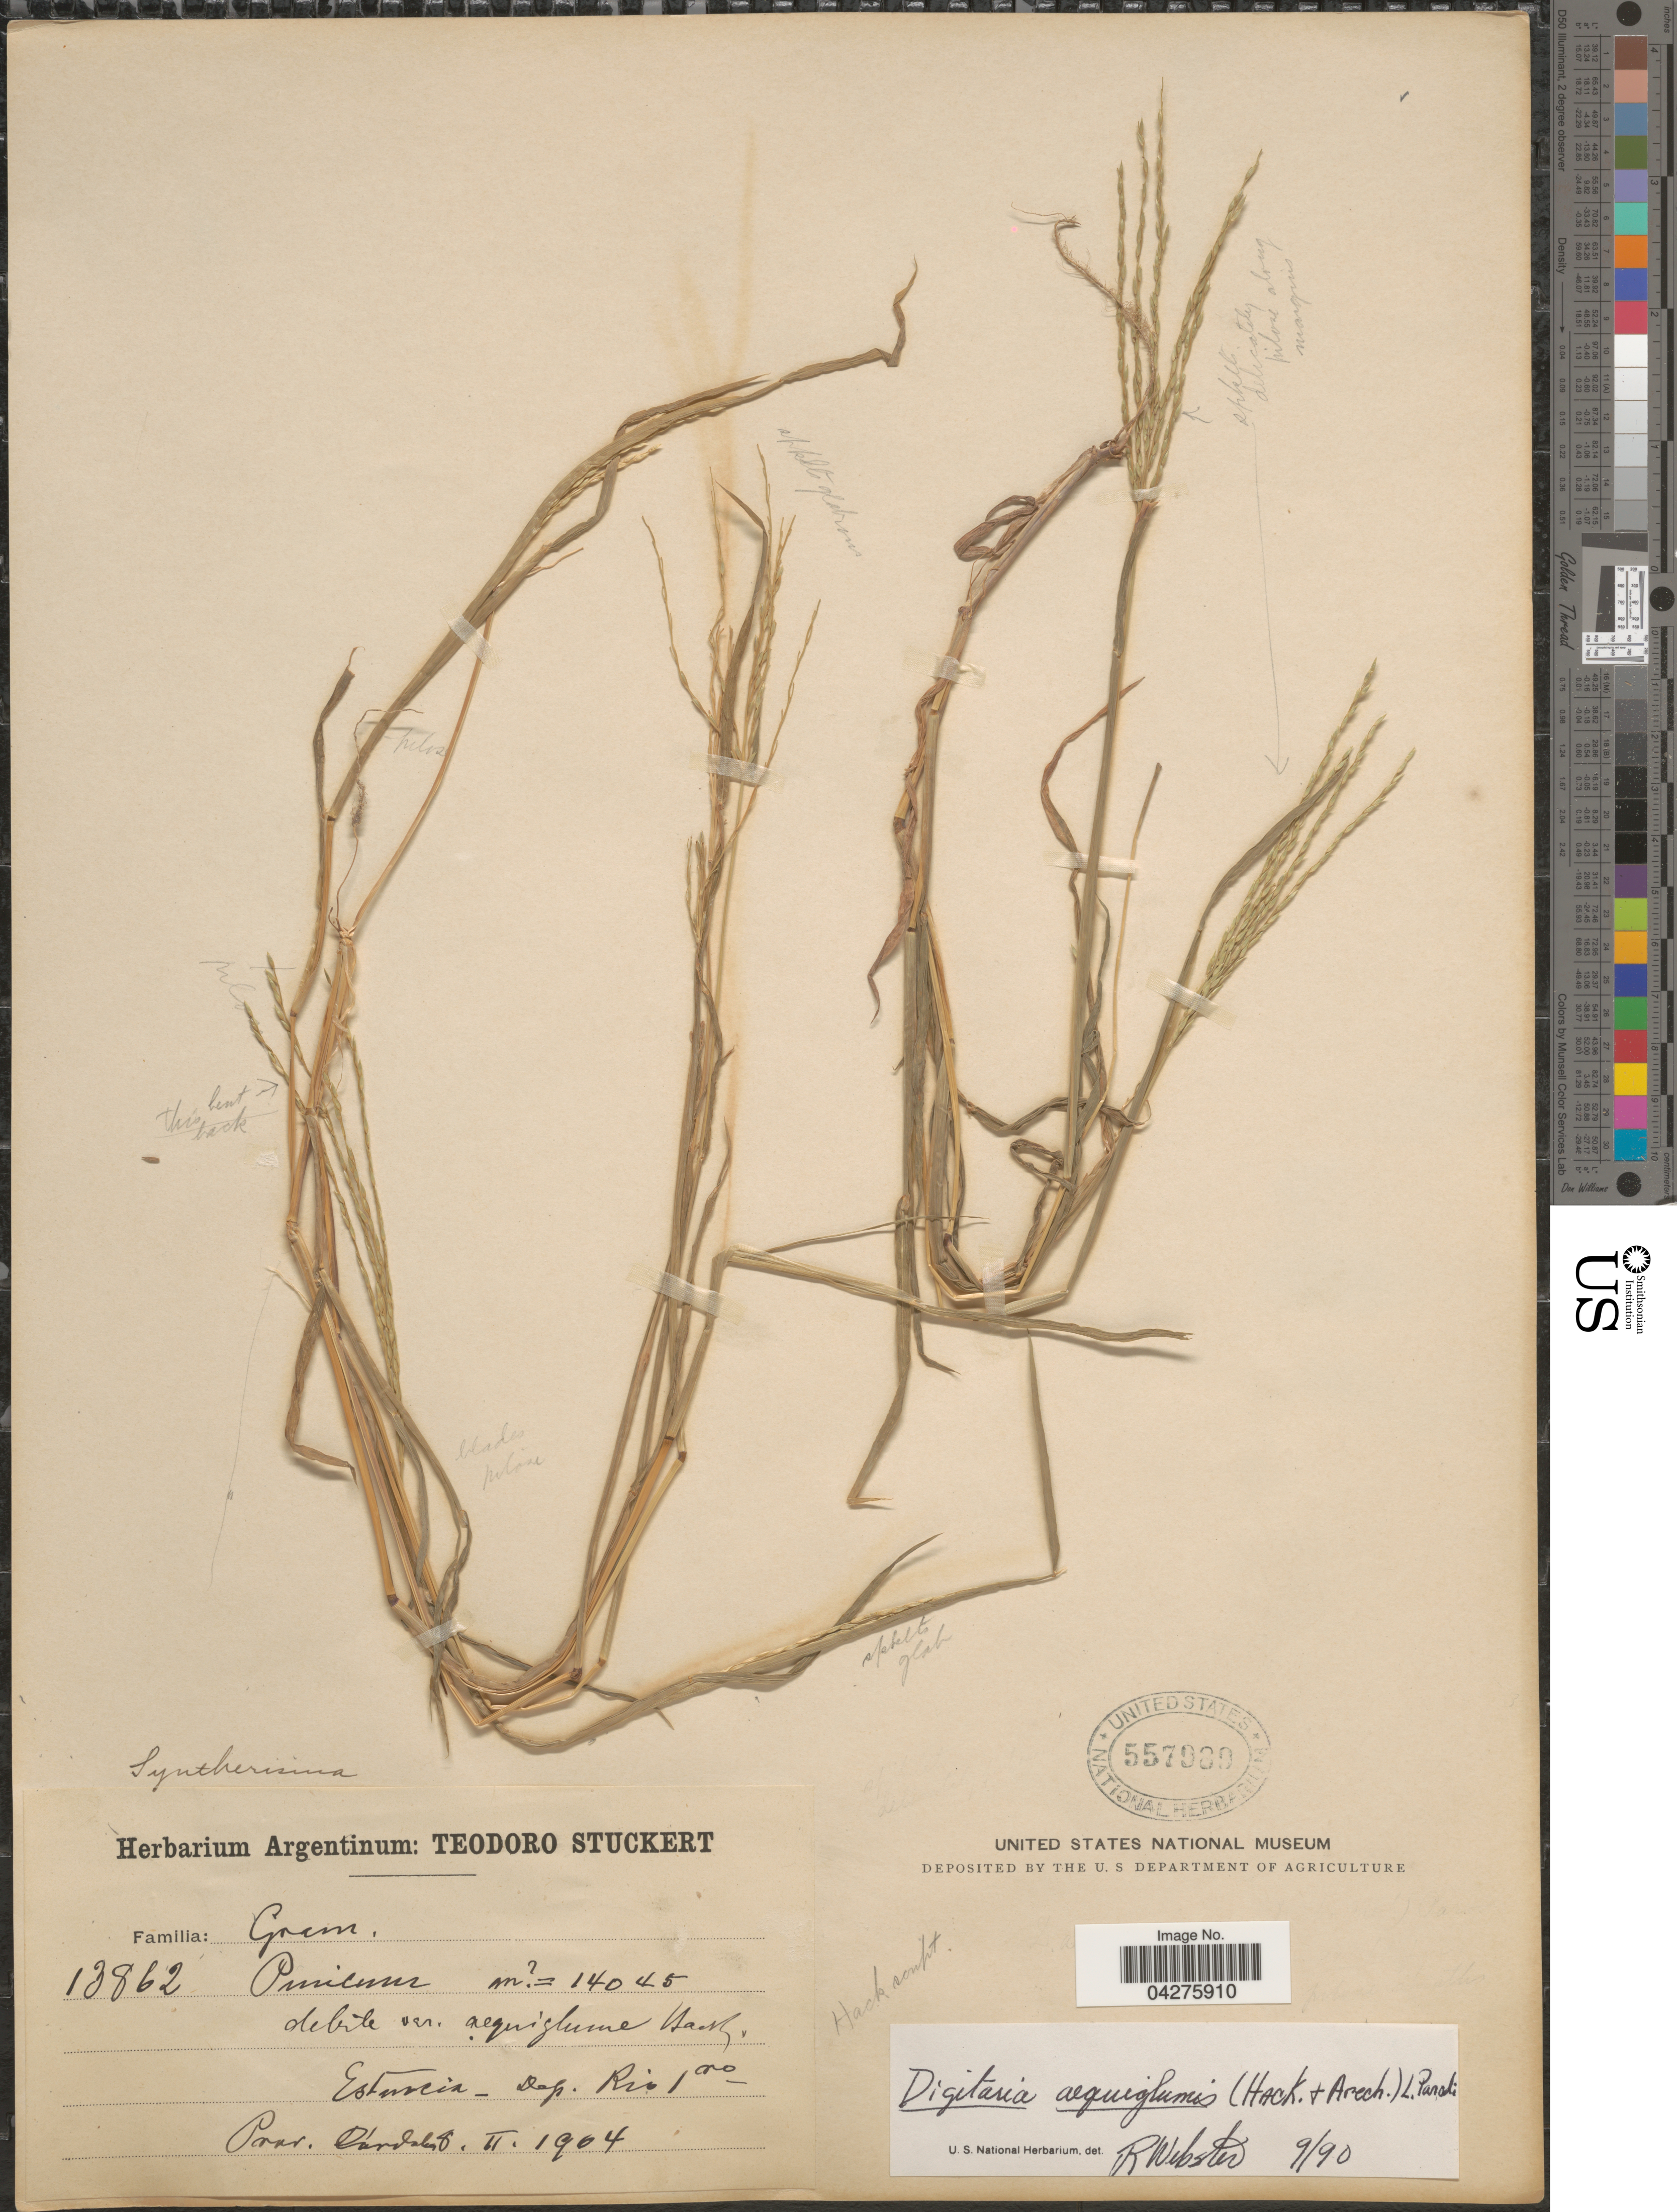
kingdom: Plantae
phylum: Tracheophyta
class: Liliopsida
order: Poales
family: Poaceae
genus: Digitaria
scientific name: Digitaria aequiglumis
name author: (Hack. & Arechav.) Parodi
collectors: T. Stuckert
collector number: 13862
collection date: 1904-02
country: Argentina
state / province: Rio Negro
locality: Estancia - Dep. Rio 1ro [interpreted]. Prov. Cárdales [interpreted].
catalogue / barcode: US 557900